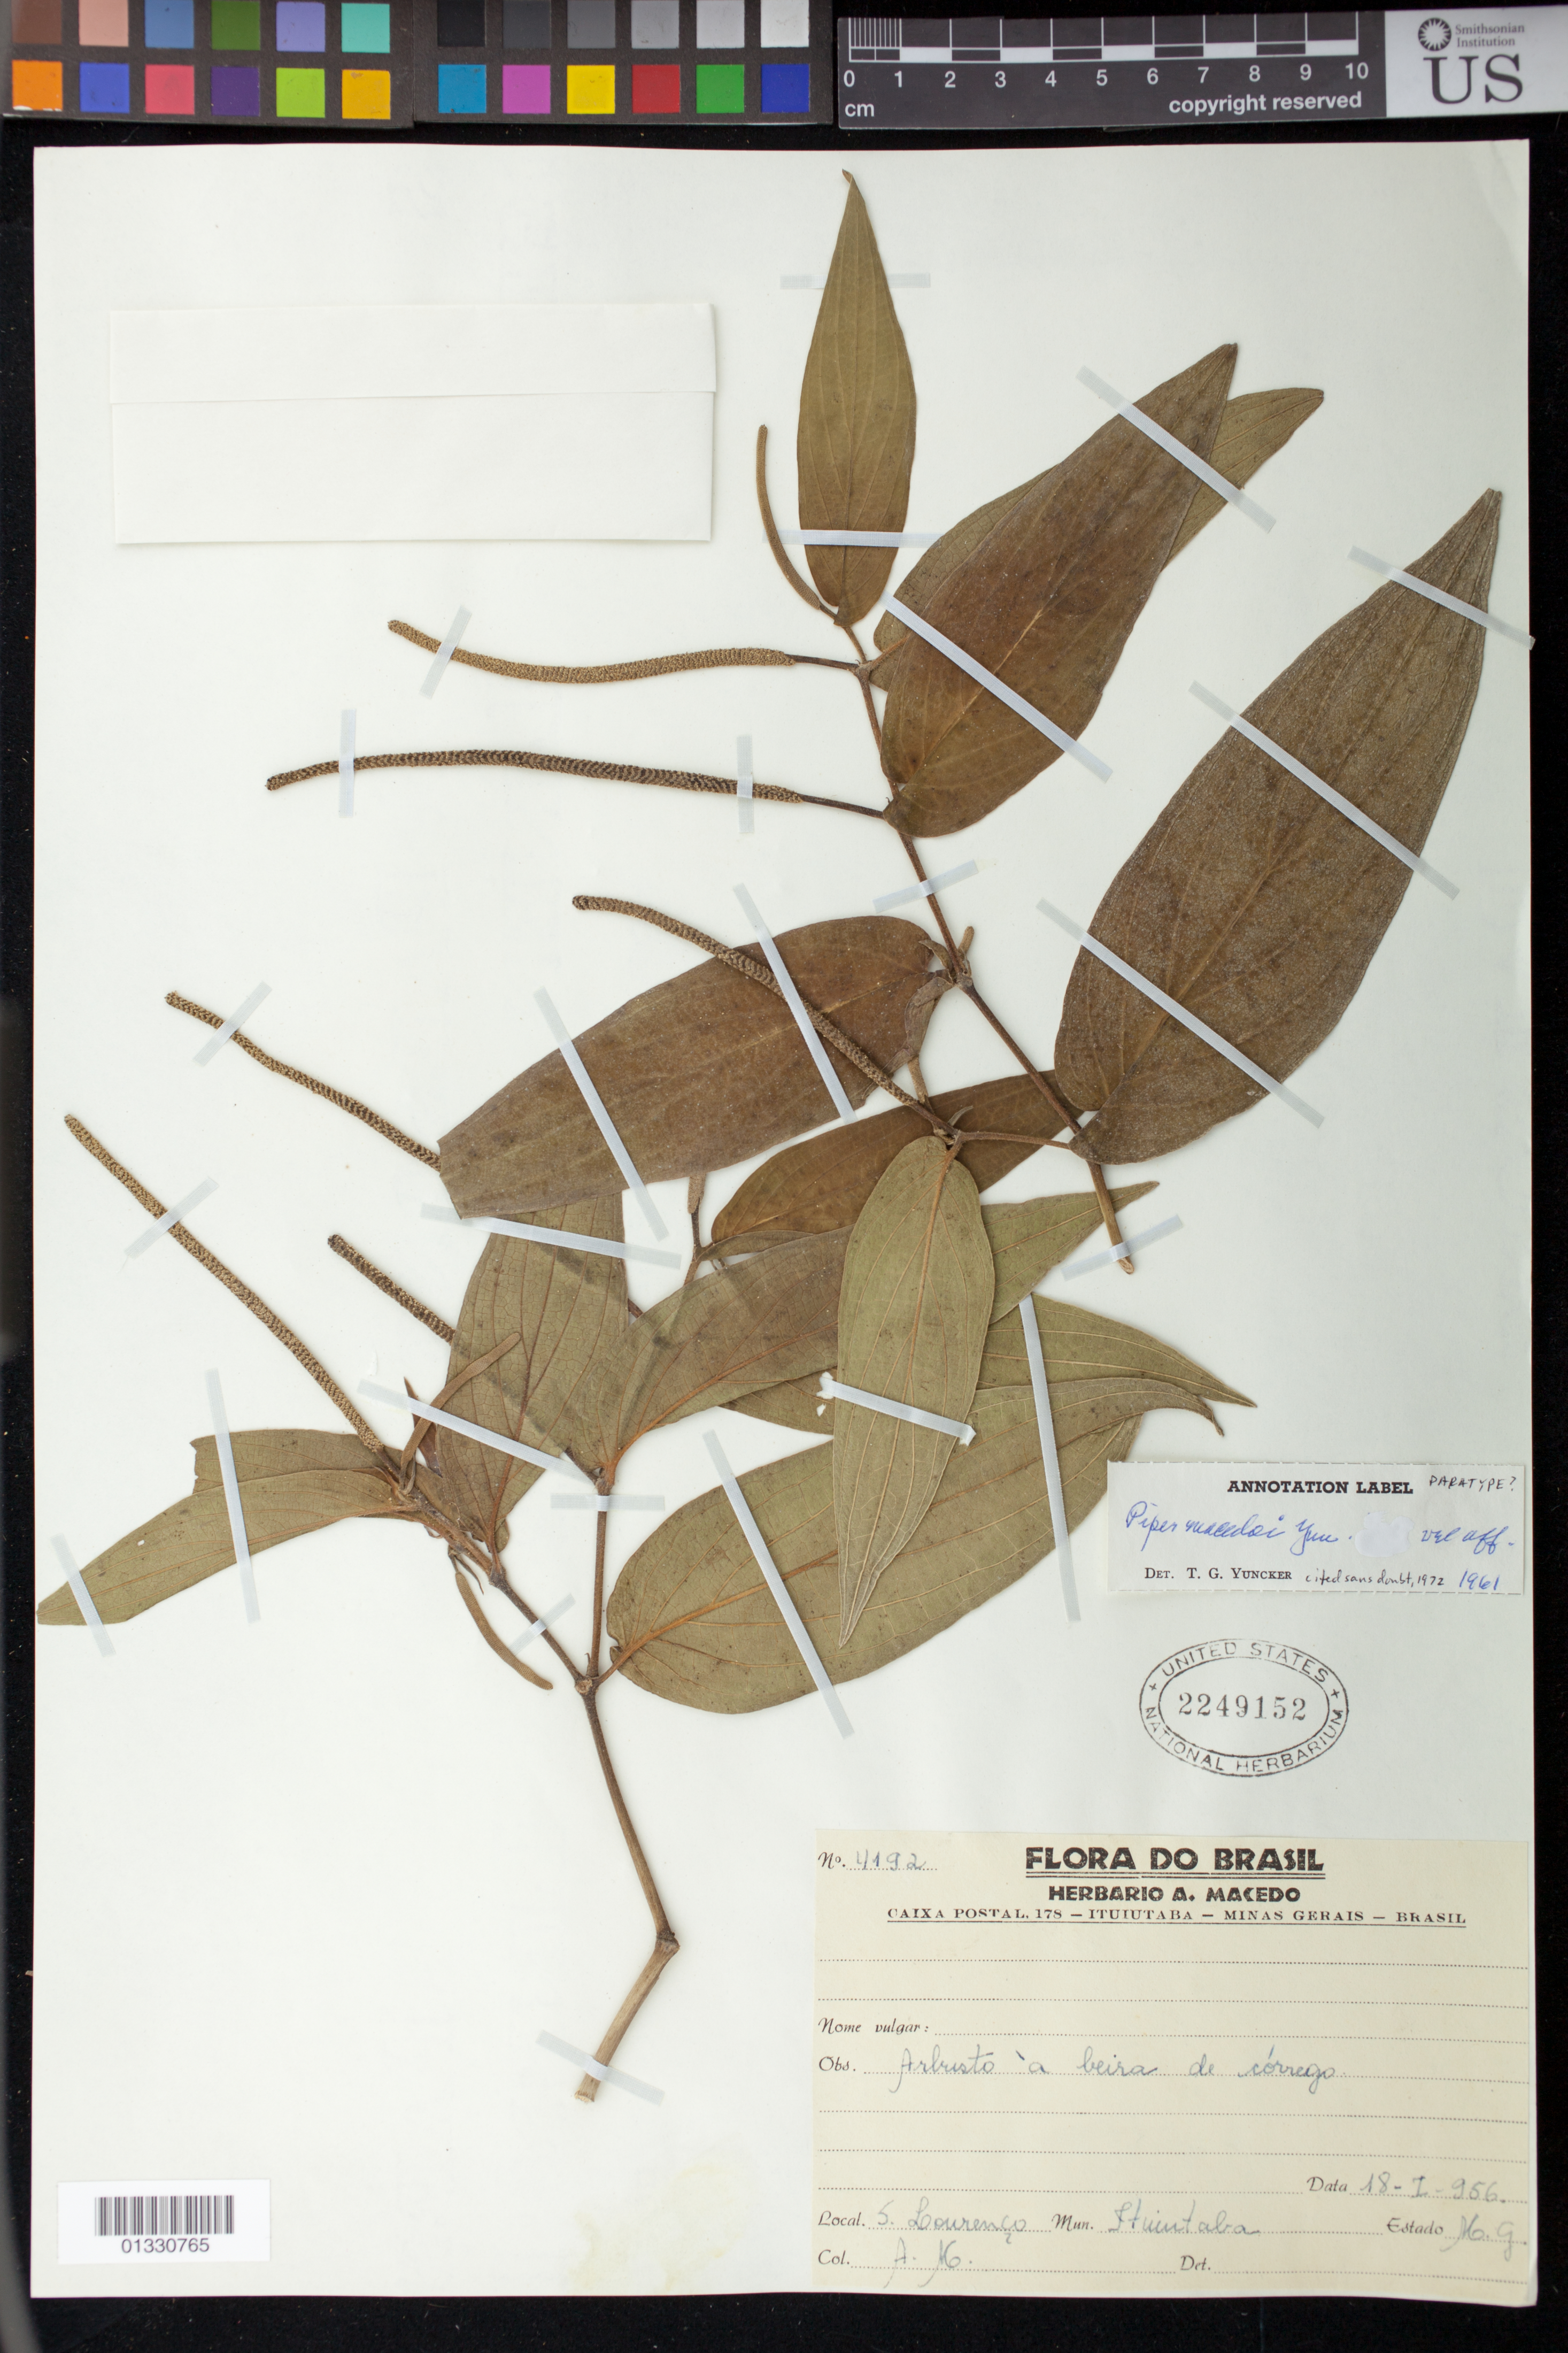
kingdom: Plantae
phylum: Tracheophyta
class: Magnoliopsida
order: Piperales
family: Piperaceae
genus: Piper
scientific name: Piper macedoi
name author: Yunck.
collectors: A. Macedo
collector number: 4192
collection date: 1956-01-18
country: Brazil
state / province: Minas Gerais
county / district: Ituiutaba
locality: S. Lourenço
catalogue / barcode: US 2249152